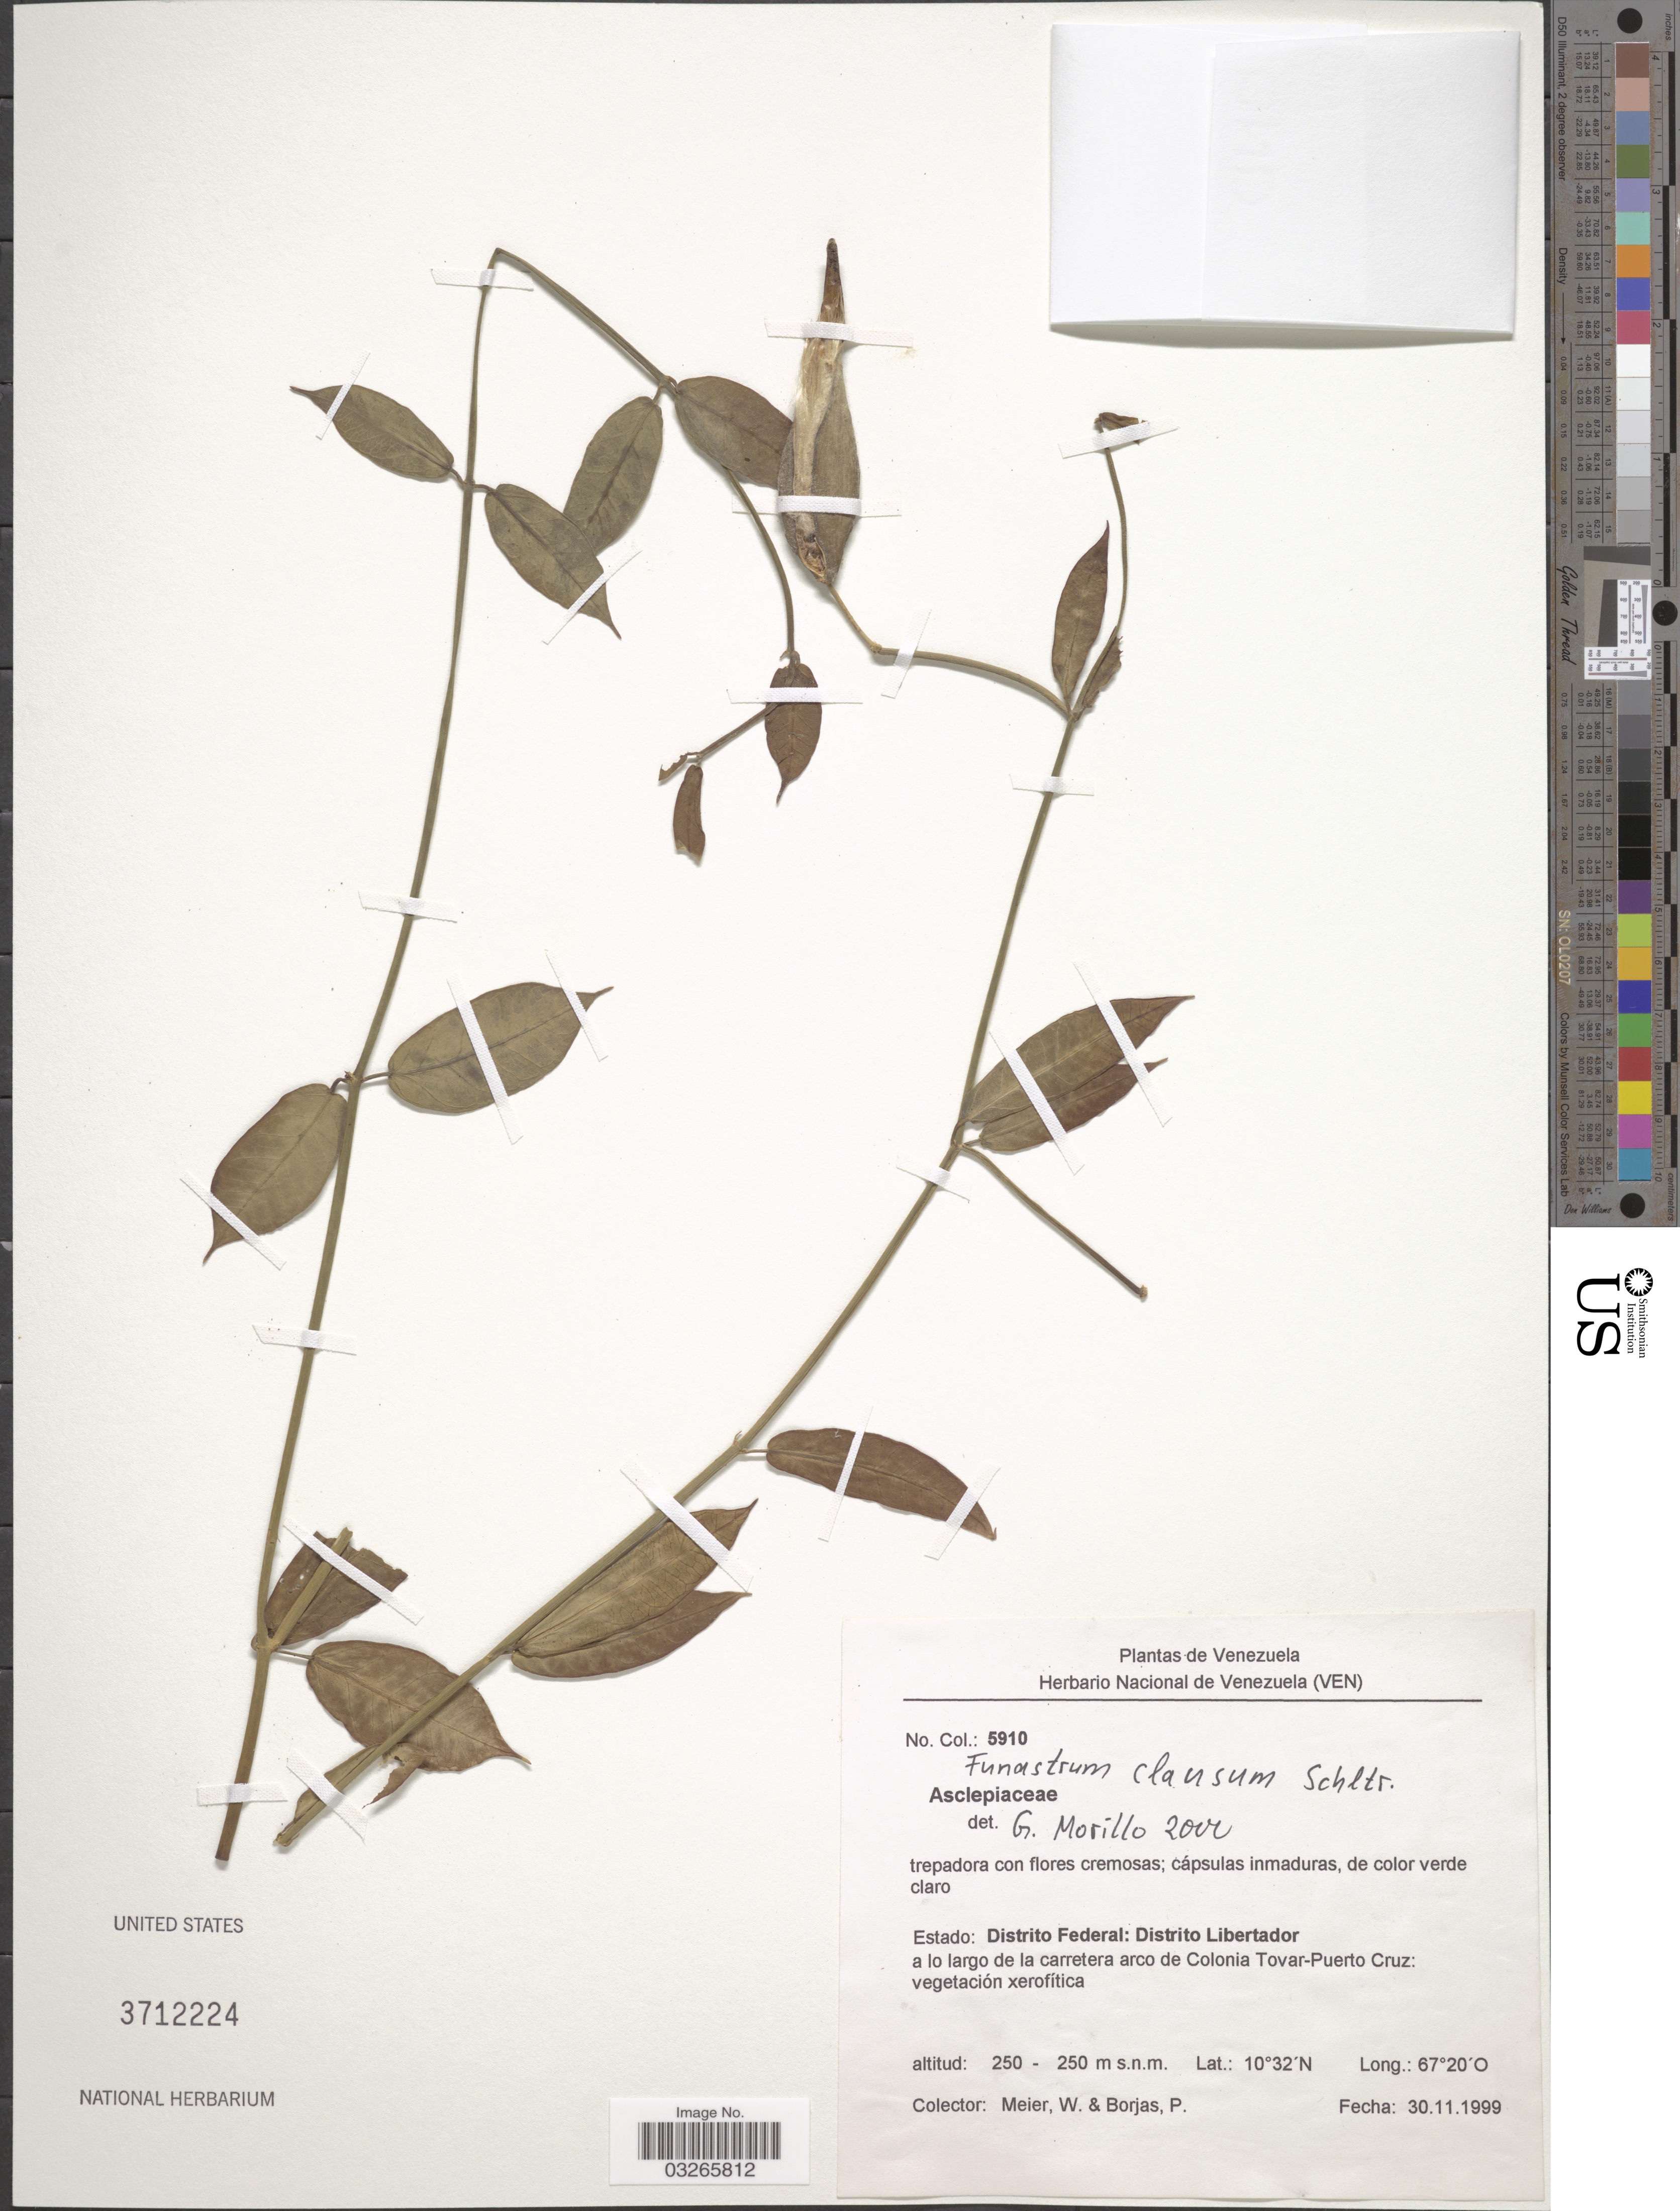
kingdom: Plantae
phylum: Tracheophyta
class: Magnoliopsida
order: Gentianales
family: Apocynaceae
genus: Sarcostemma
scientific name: Sarcostemma clausum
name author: (Jacq.) Schult.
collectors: W. Meier & P. Borjas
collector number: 5910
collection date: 1999-11-30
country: Venezuela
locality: Distrito Federal: Distrito Libertador a lo lagro de la carretera arco de Colonia Tovar-Puerto Cruz: vegetación xerofítica.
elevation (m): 250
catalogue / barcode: US 3712224